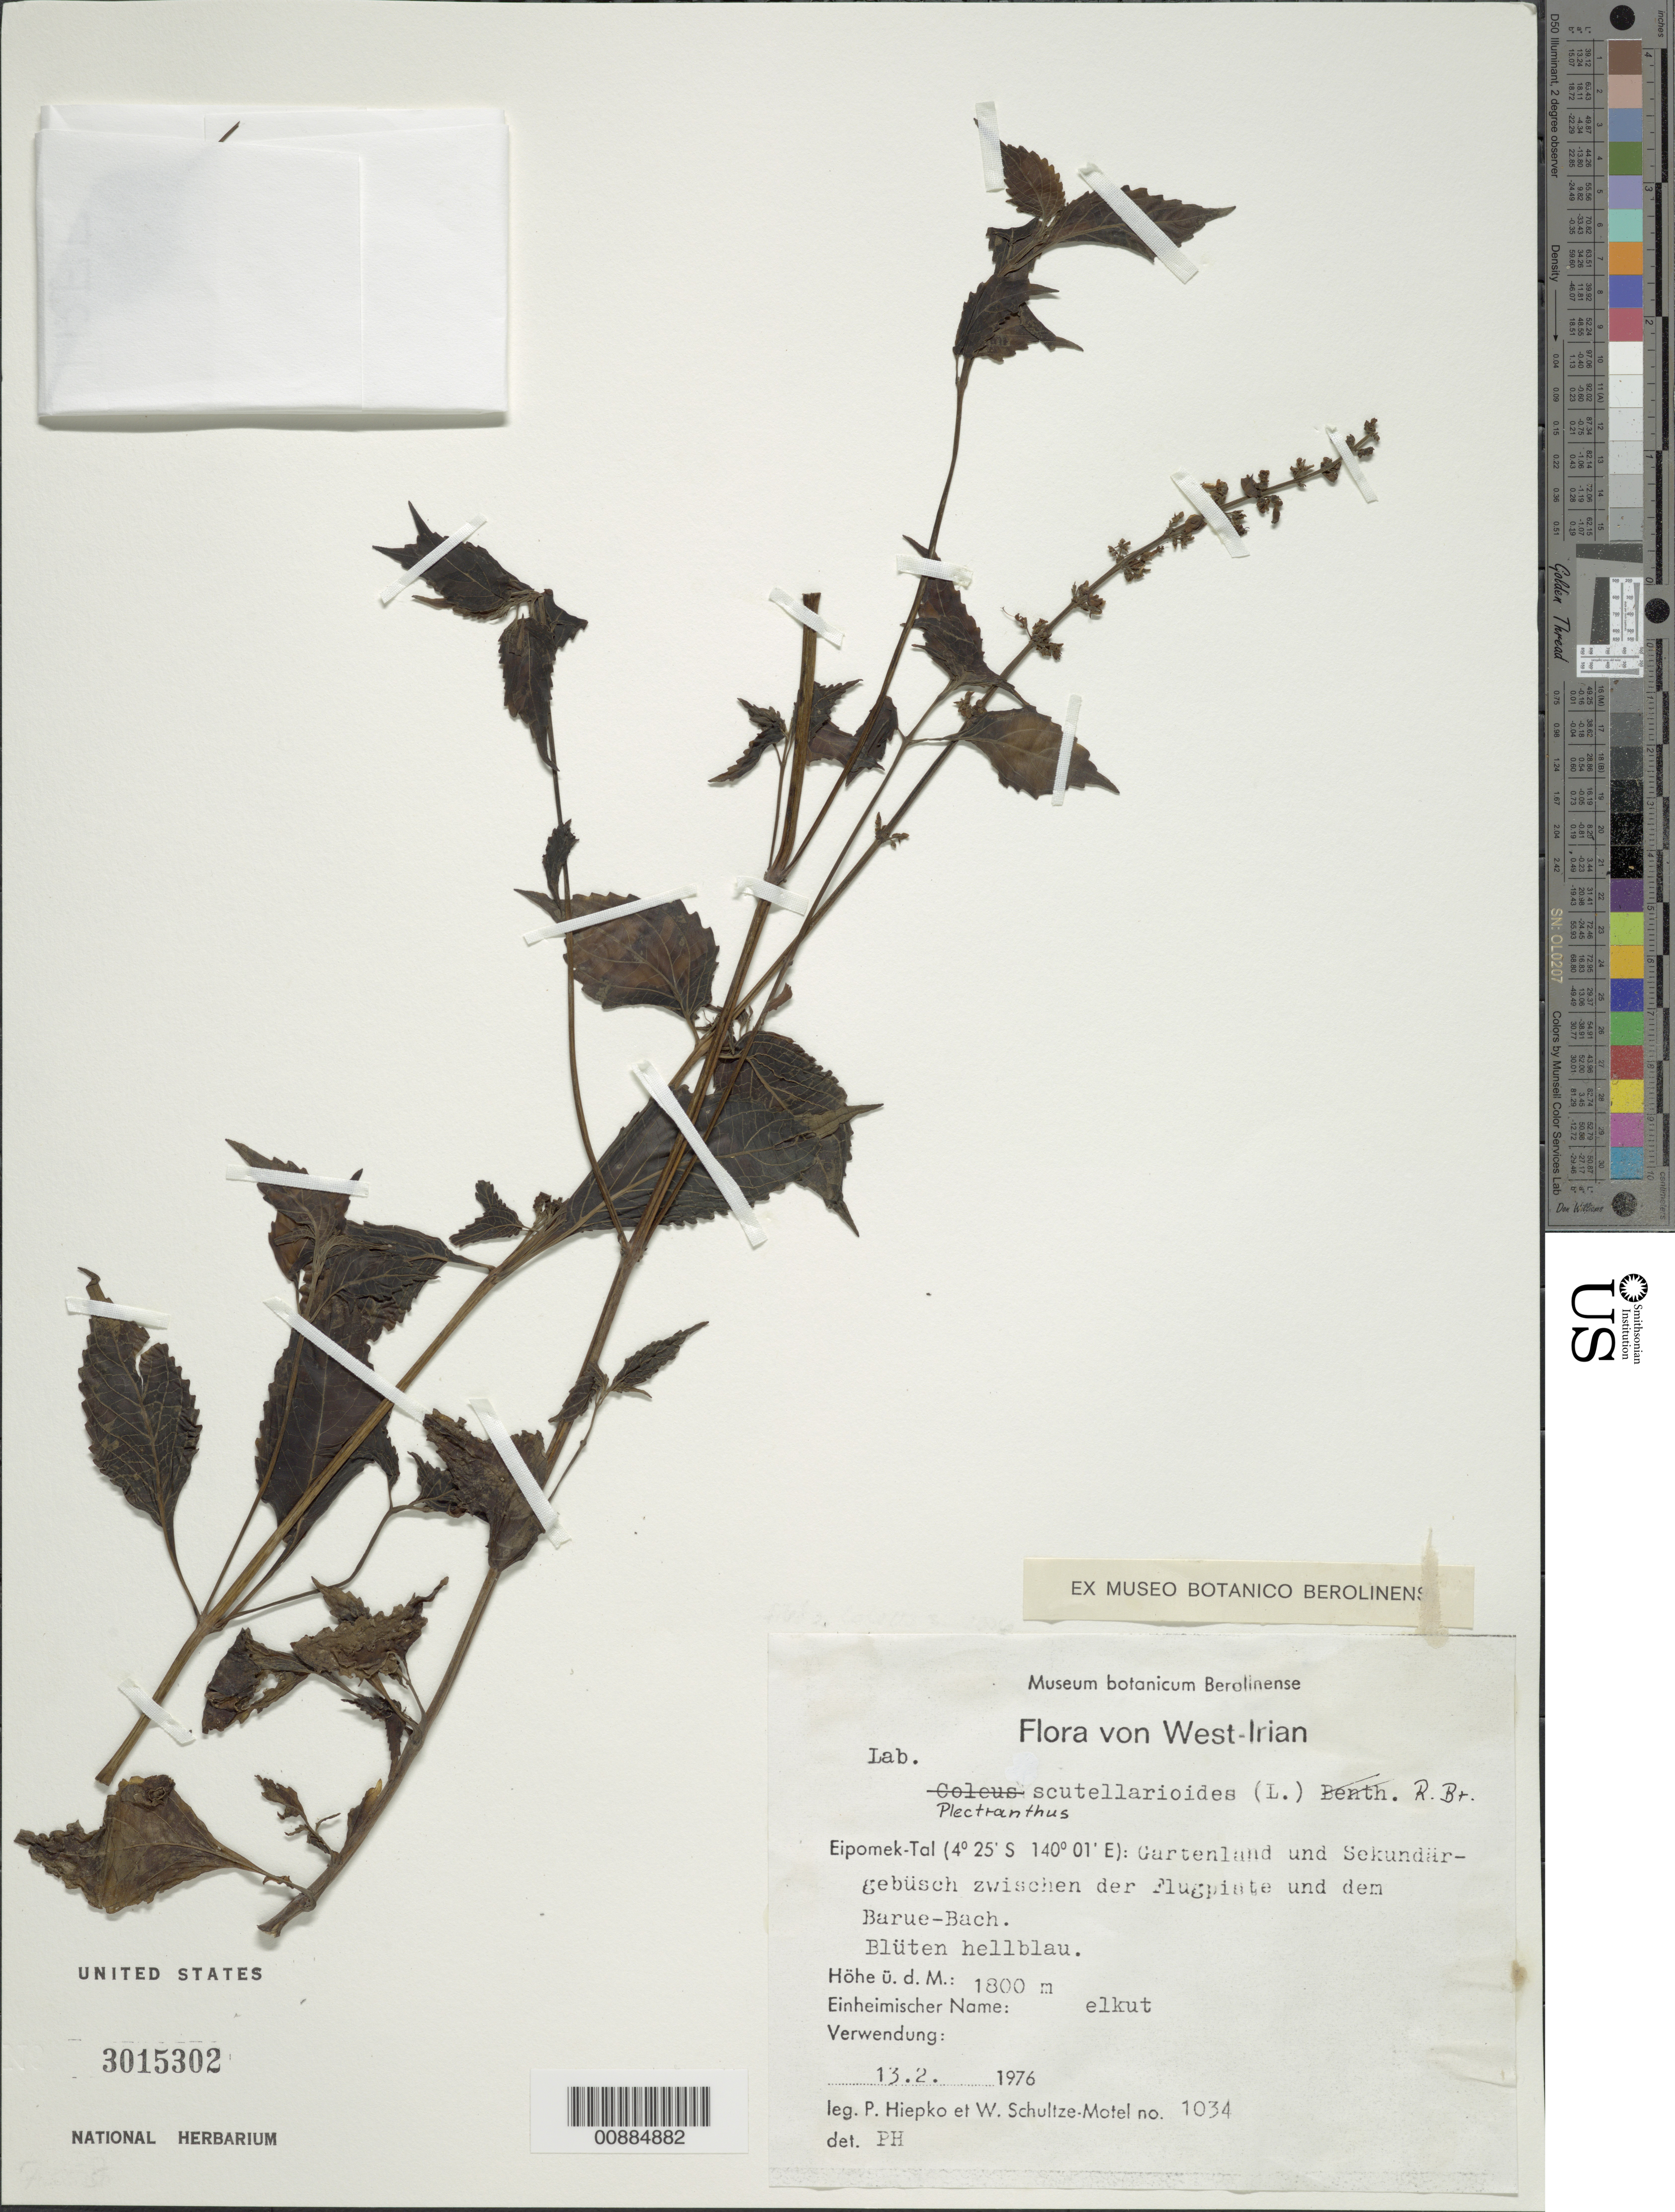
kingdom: Plantae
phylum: Tracheophyta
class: Magnoliopsida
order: Lamiales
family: Lamiaceae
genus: Coleus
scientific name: Coleus scutellarioides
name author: (L.) Benth.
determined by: Wagner, W. L., (BOT), Smithsonian Institution - National Museum of Natural History (UNITED STATES)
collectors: P. H. Hiepko & W. Schultze-Motel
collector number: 1034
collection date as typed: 13 Feb 1976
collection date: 1976-02-13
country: Indonesia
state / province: Papua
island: New Guinea I.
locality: West-Irian. Eipomek Valley. Irian Jaya.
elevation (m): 1800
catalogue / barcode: US 3015302